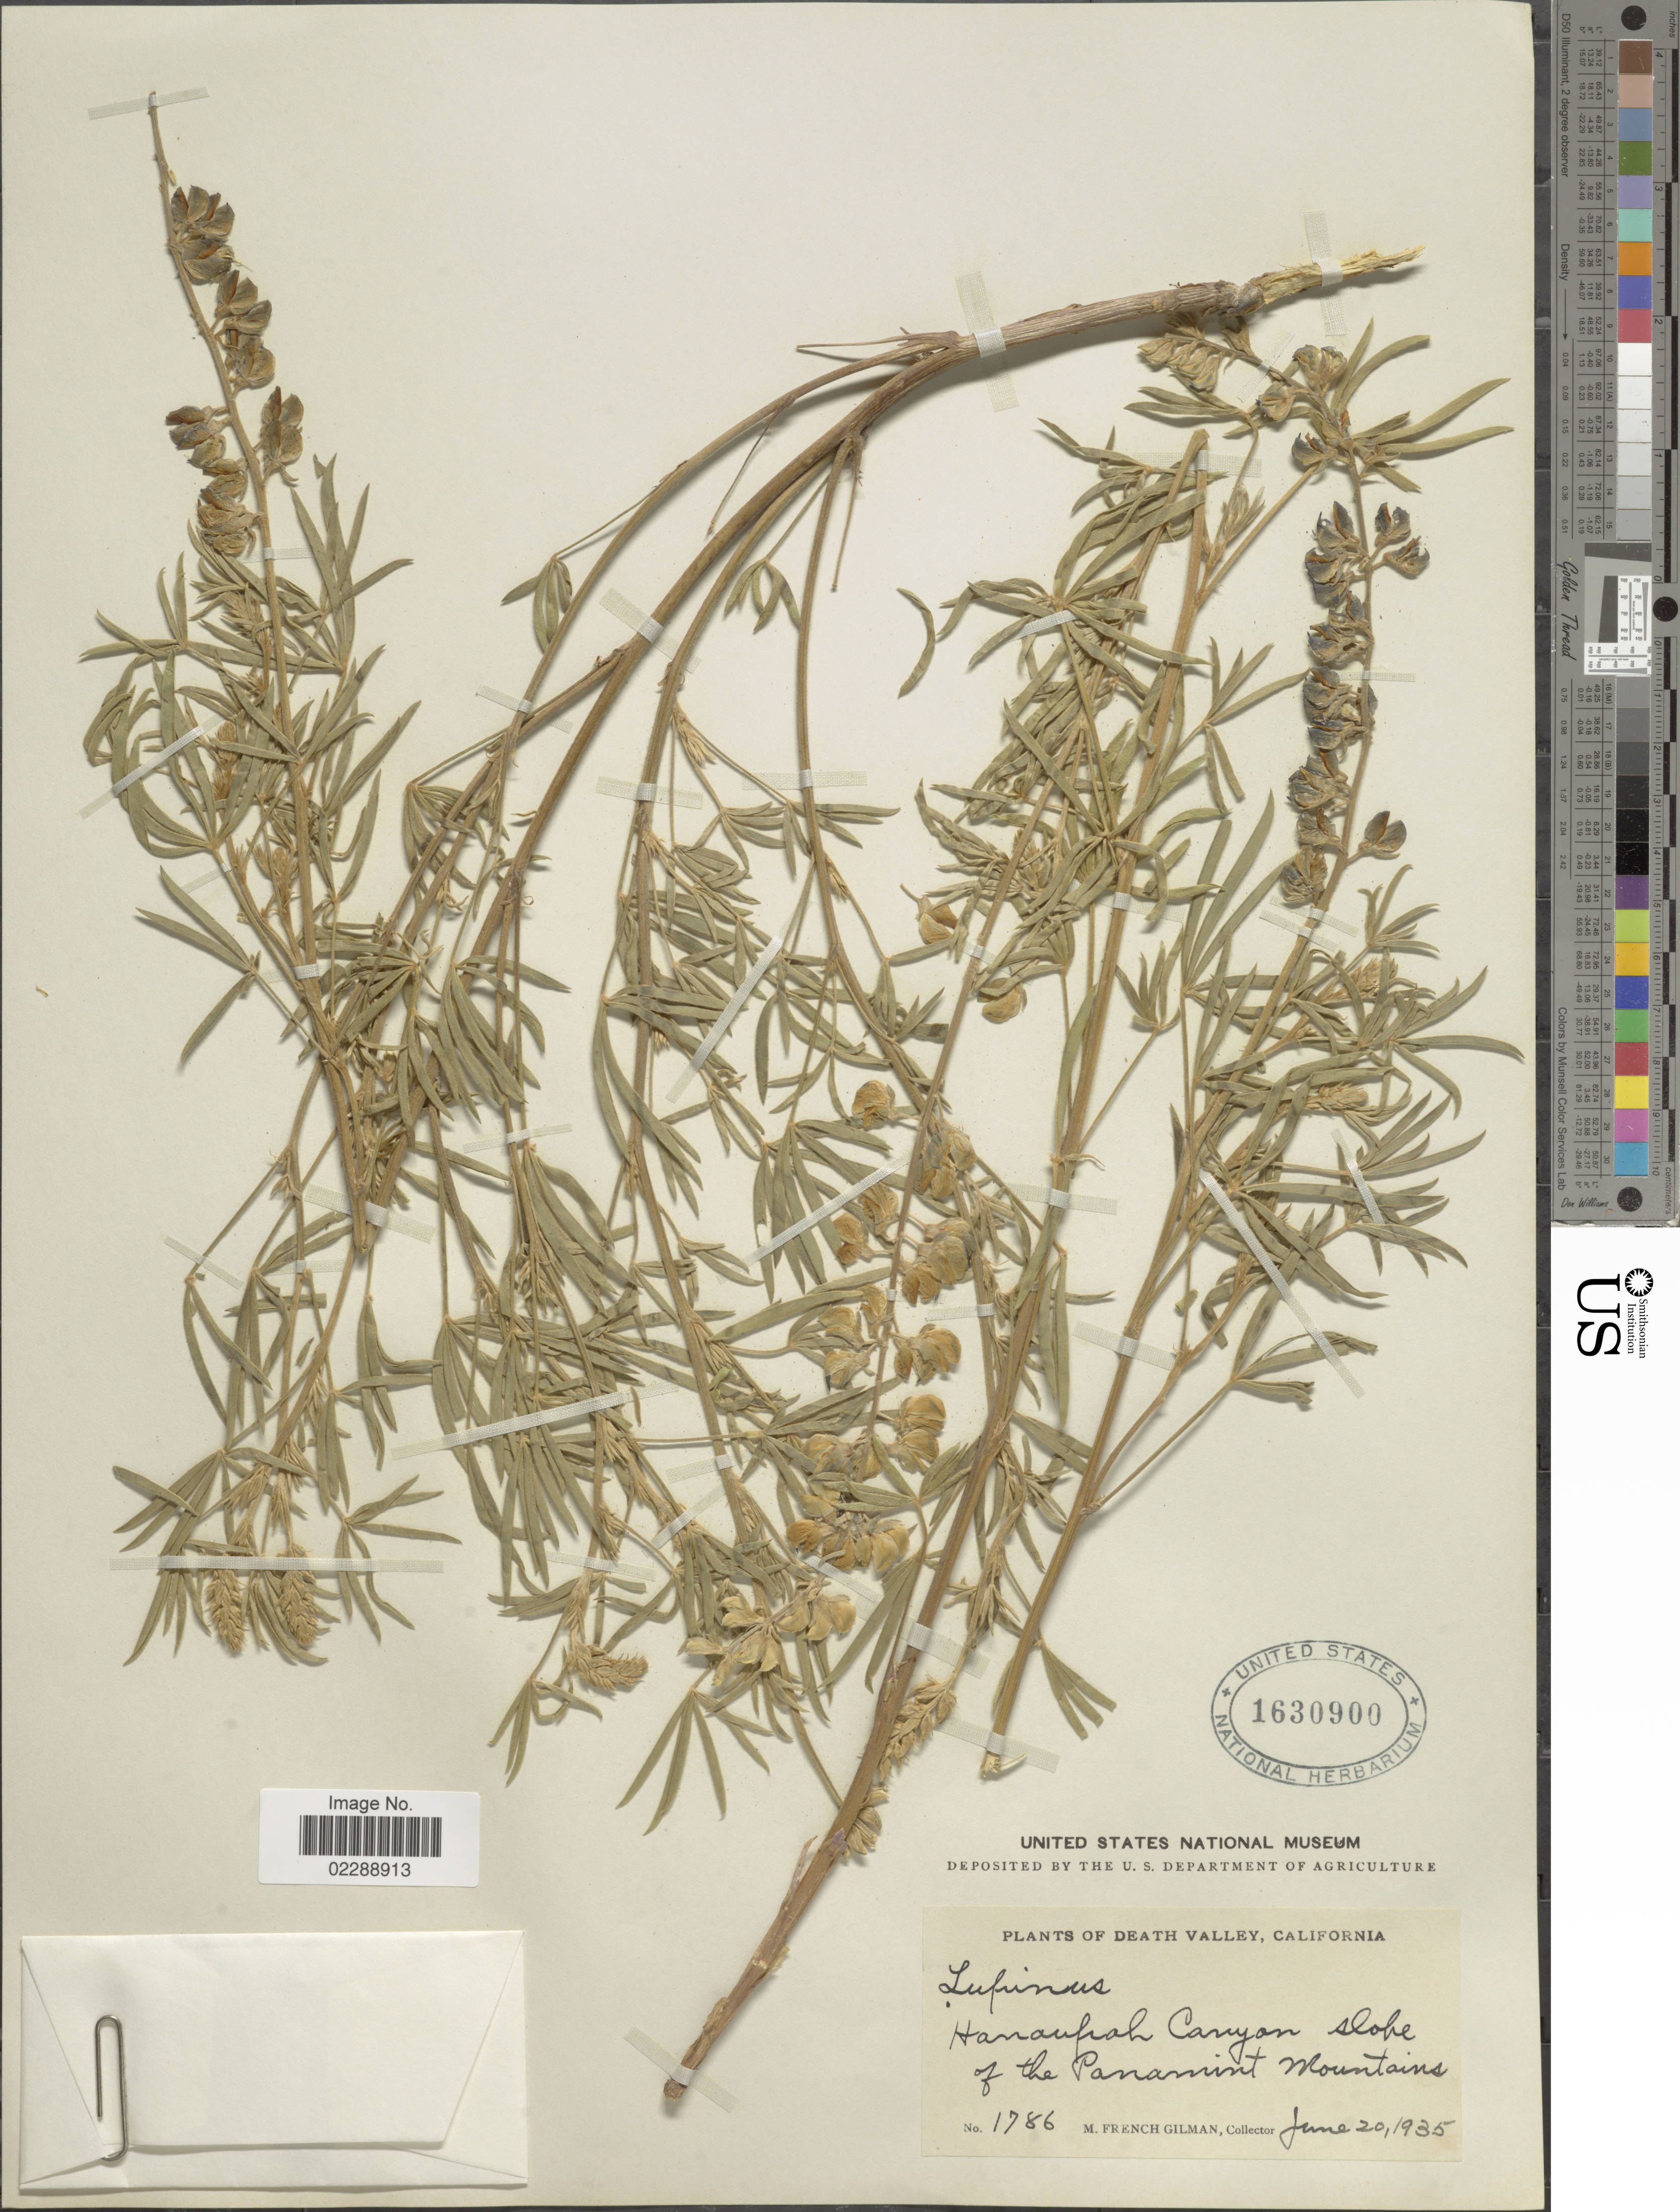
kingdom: Plantae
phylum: Tracheophyta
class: Magnoliopsida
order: Fabales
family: Fabaceae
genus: Lupinus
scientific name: Lupinus sp.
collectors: M. F. Gilman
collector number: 1786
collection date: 1935-06-20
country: United States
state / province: California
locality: Death Valley, California, Hanaufrah Canyon slope of the Panamint Mountains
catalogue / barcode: US 1630900